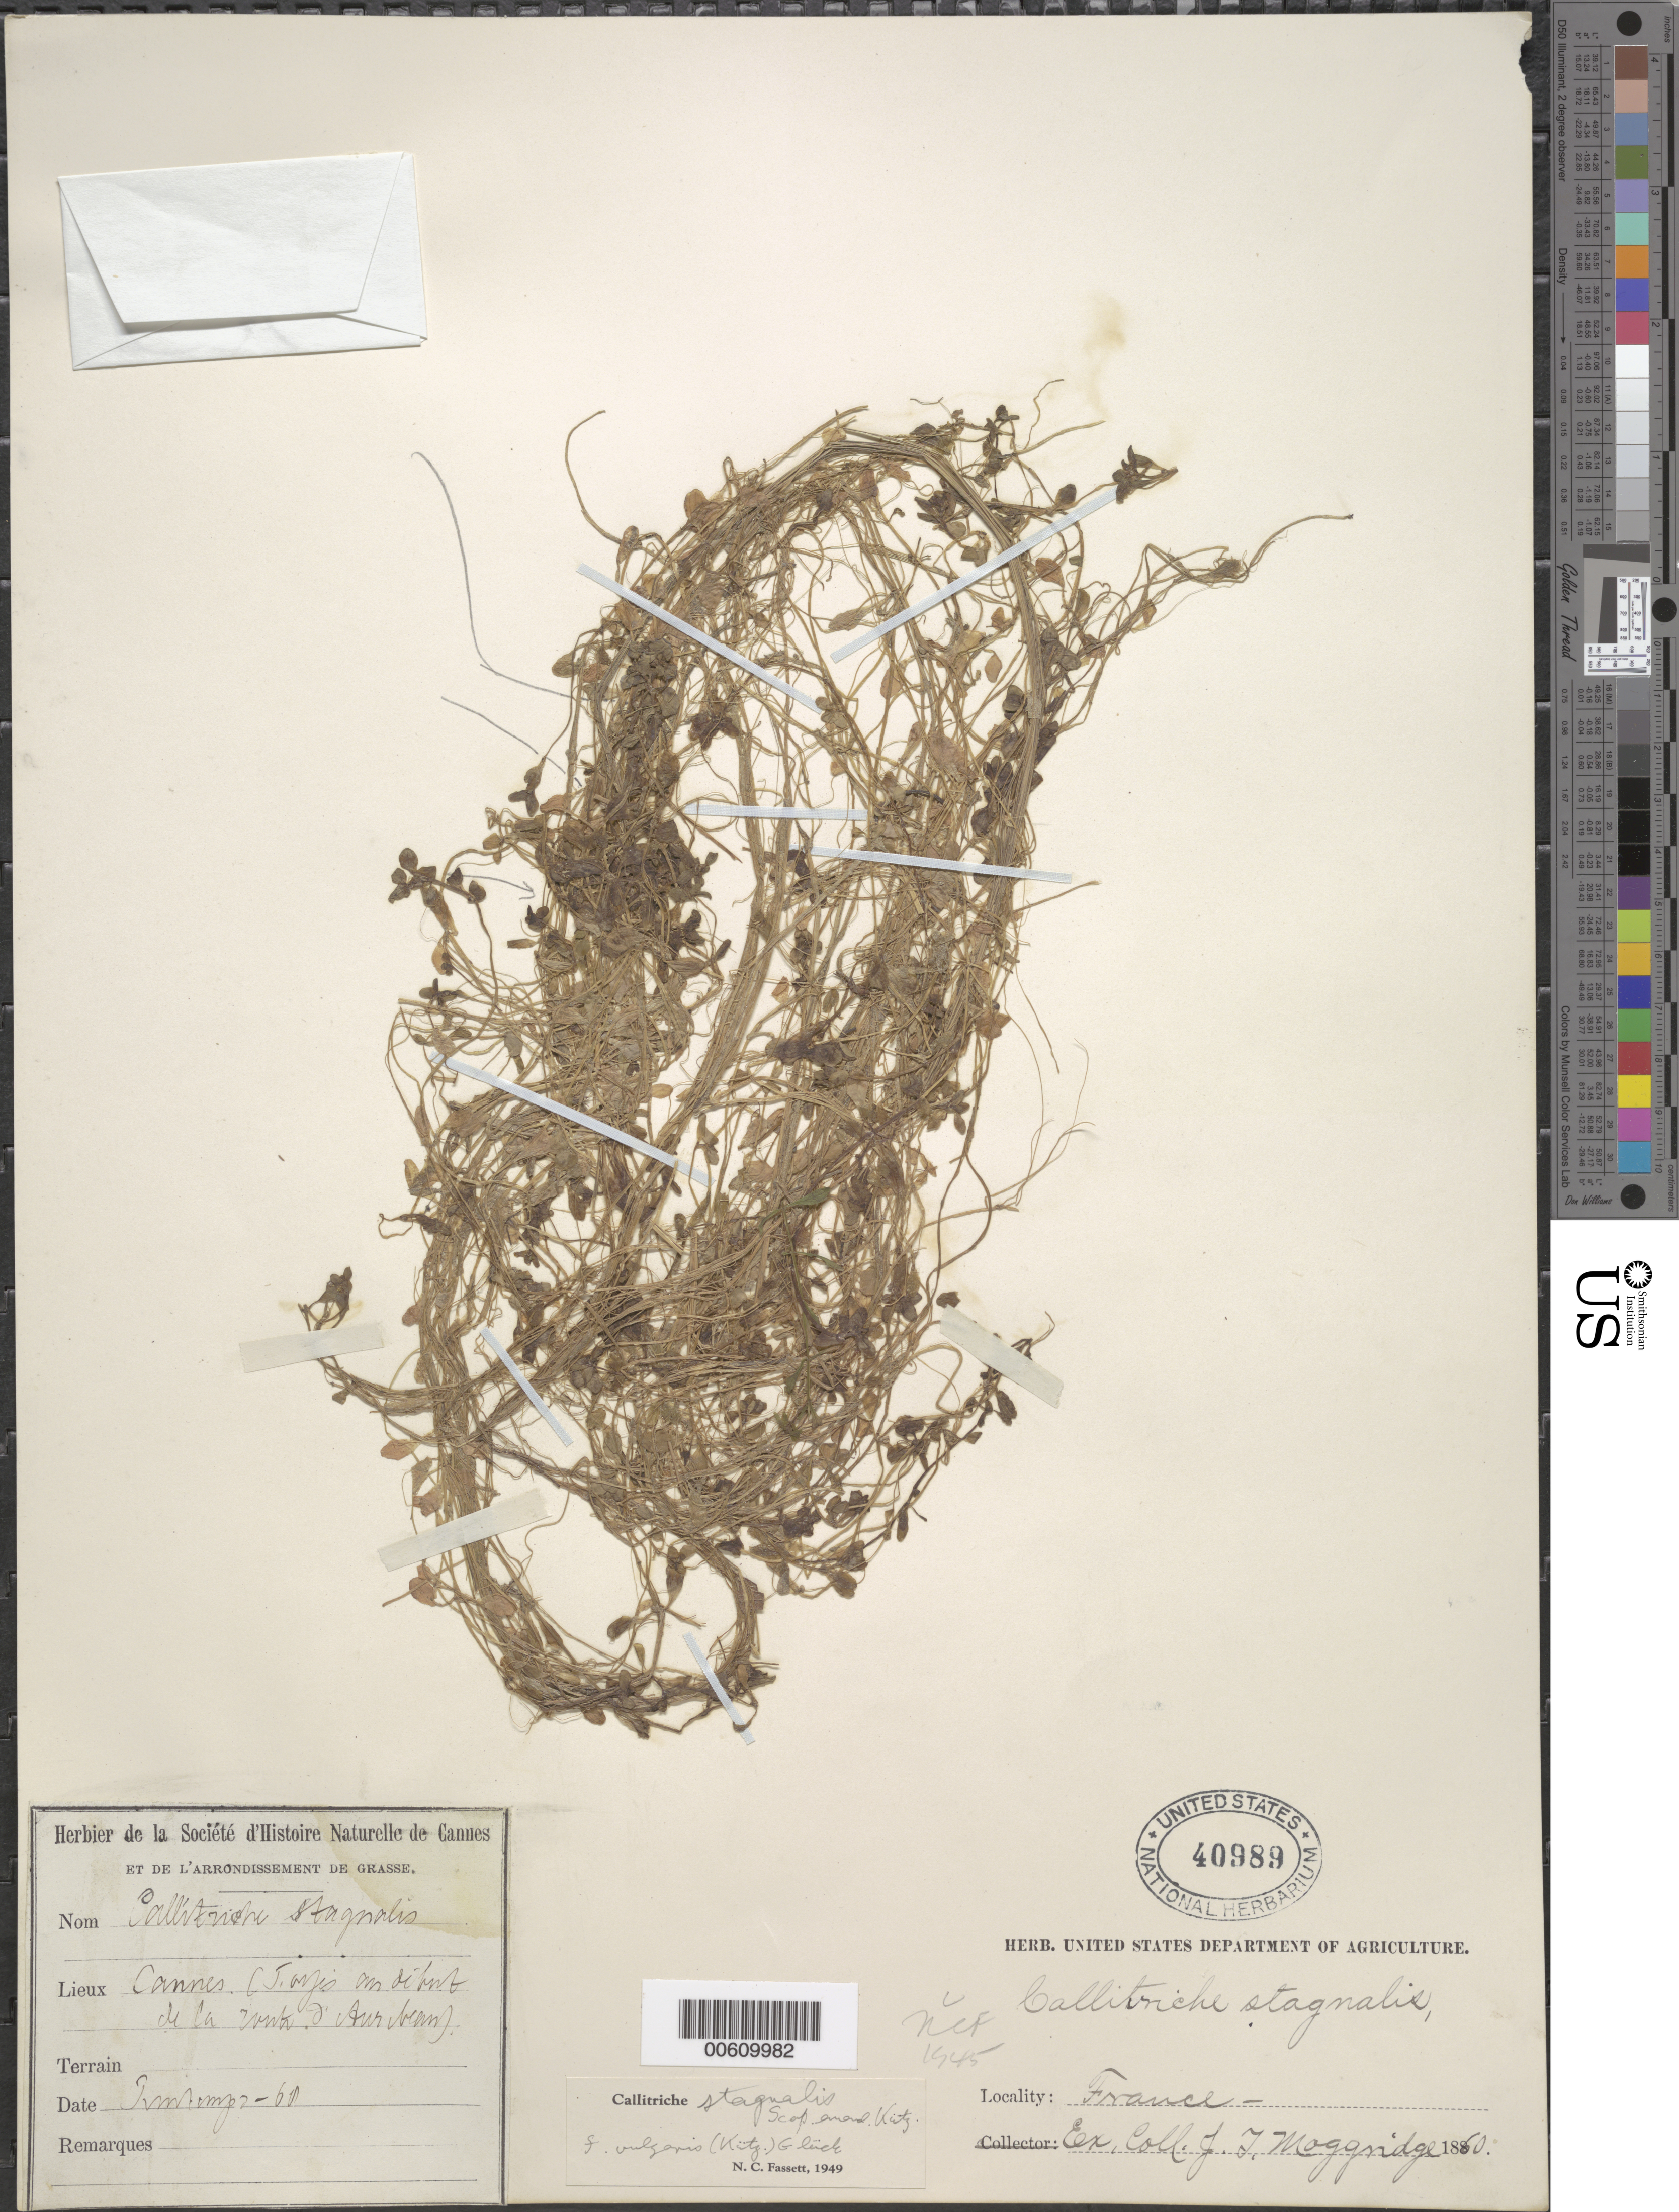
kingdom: Plantae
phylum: Tracheophyta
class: Magnoliopsida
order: Lamiales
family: Plantaginaceae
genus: Callitriche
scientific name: Callitriche stagnalis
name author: Scop.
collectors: J. Maggnidge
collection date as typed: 1860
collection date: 1860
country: France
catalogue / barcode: US 40989